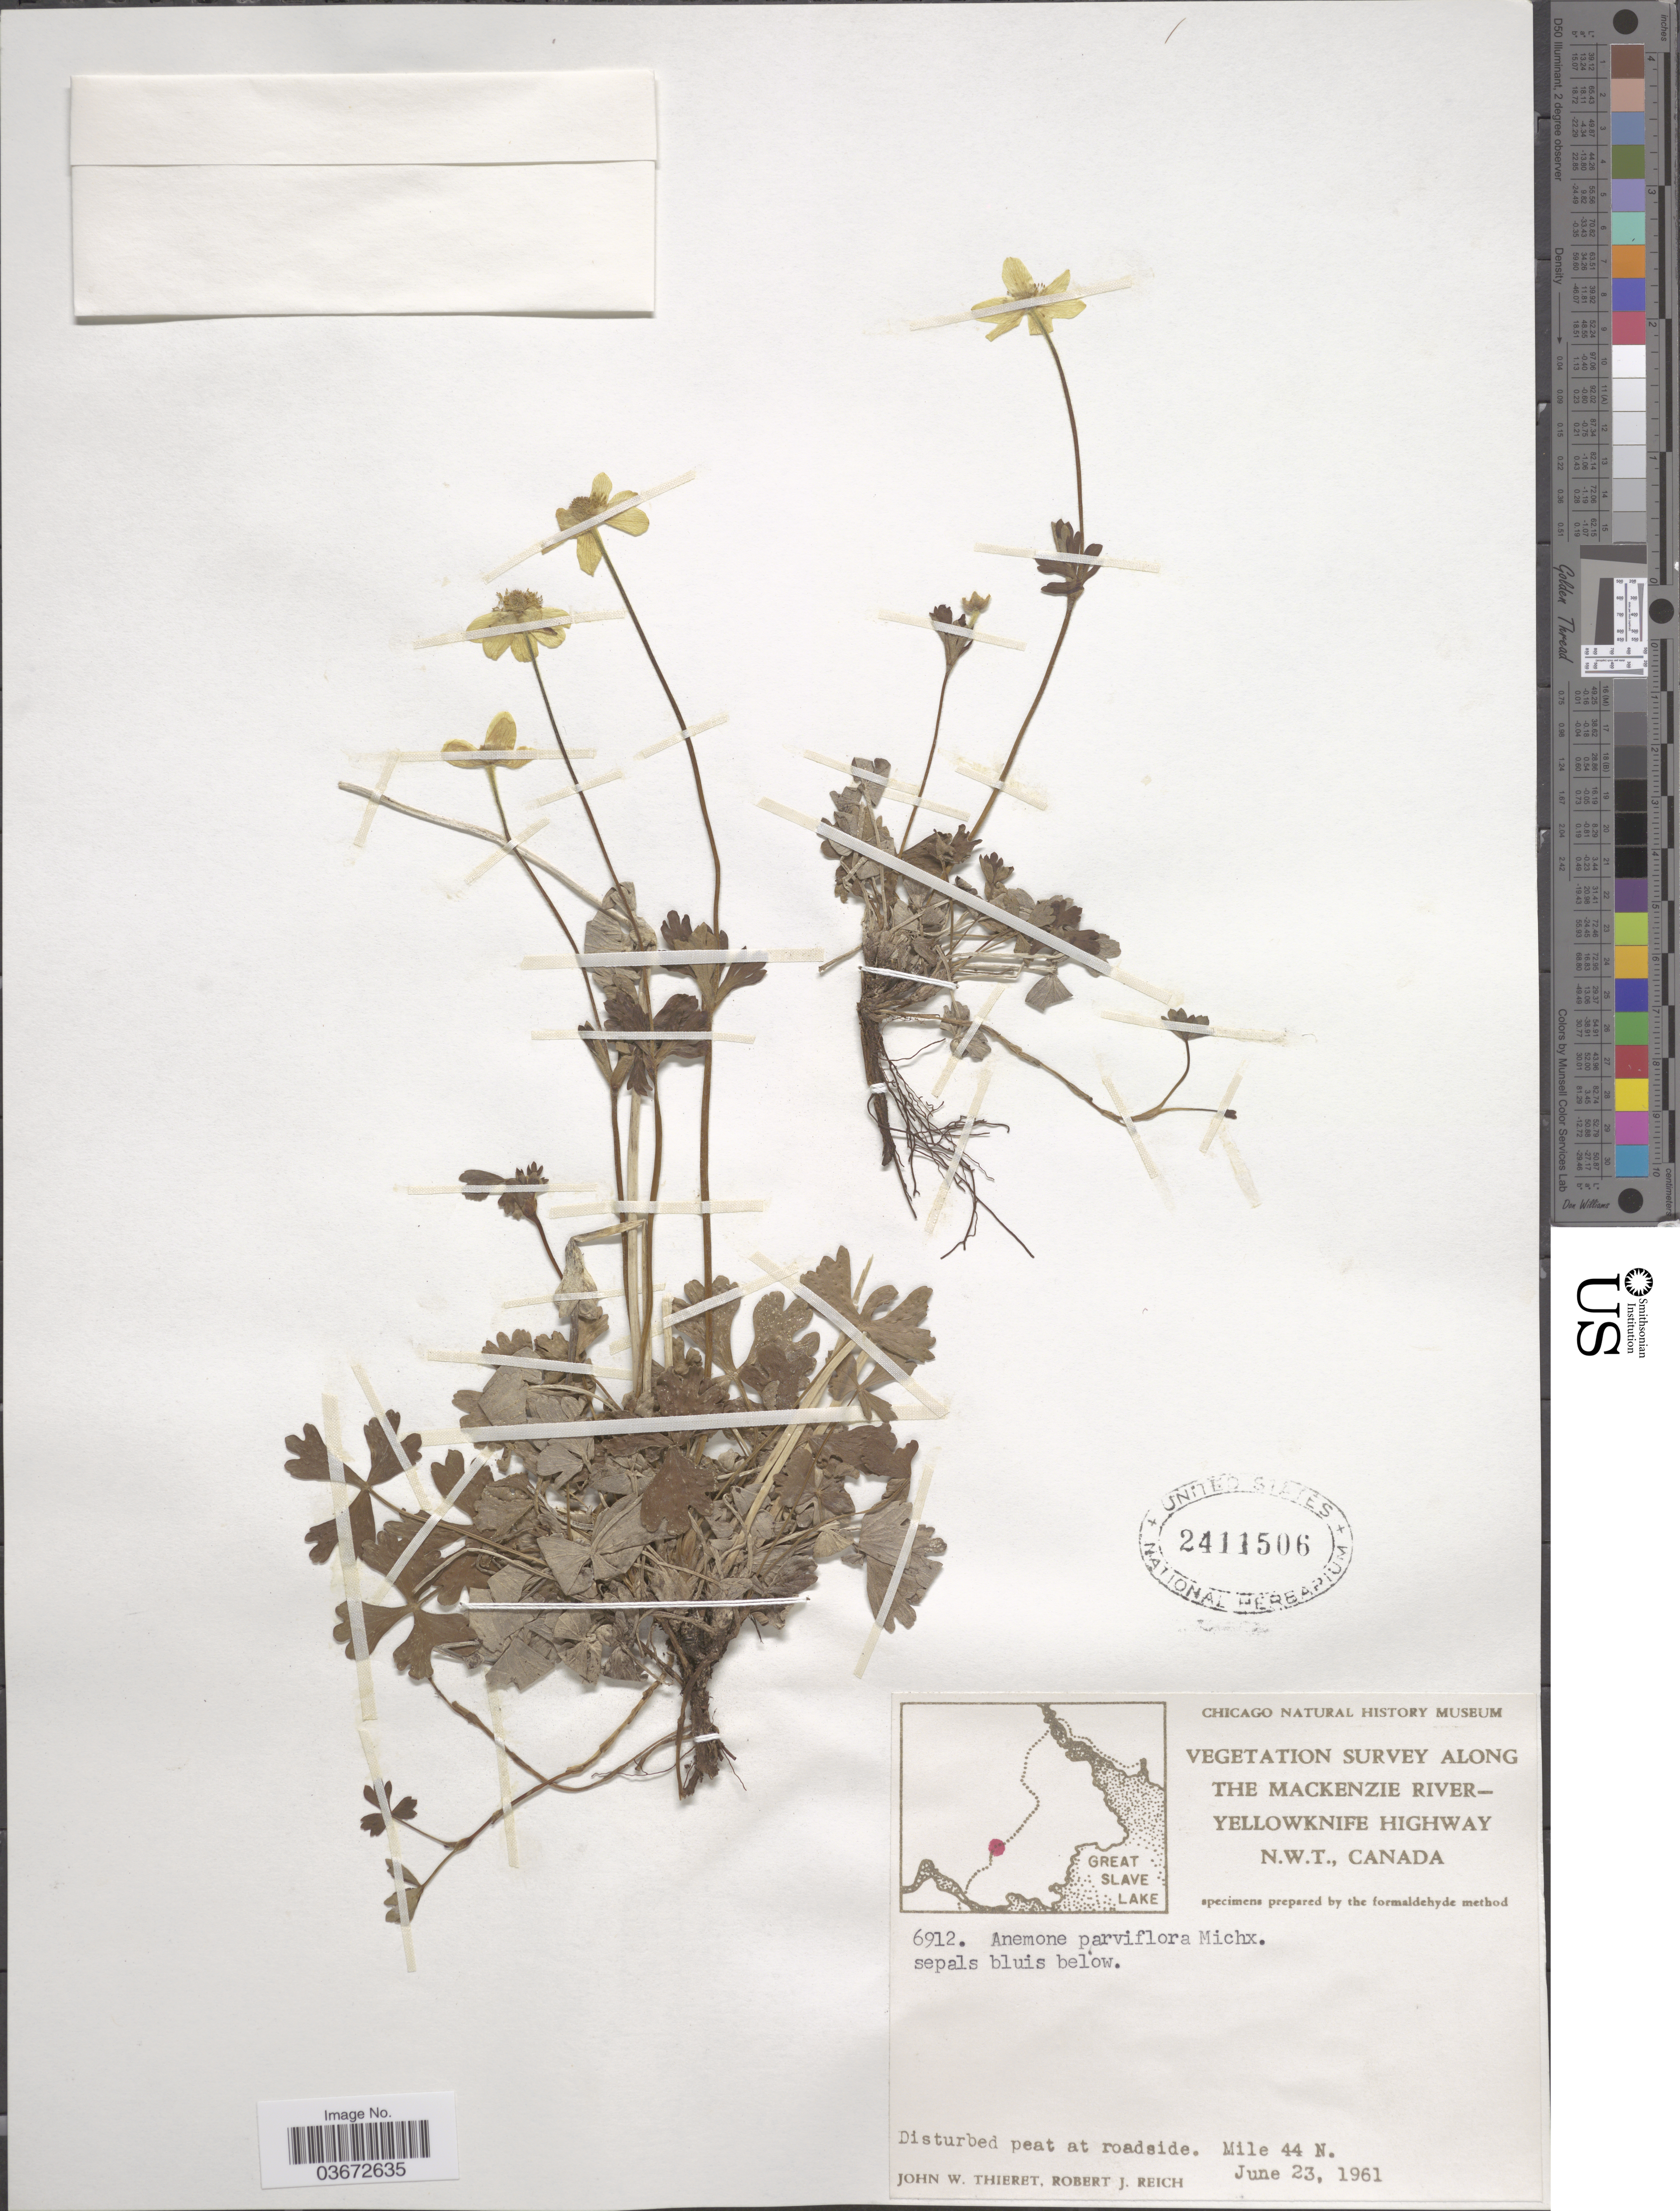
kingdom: Plantae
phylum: Tracheophyta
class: Magnoliopsida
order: Ranunculales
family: Ranunculaceae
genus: Anemone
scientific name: Anemone parviflora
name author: Michx.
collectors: J. W. Thieret & R. Reich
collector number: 6912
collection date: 1961-06-23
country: Canada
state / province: Northwest Territories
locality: The Mackenzie River-Yellowknife Highway. Mile 44 N.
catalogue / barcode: US 2411506